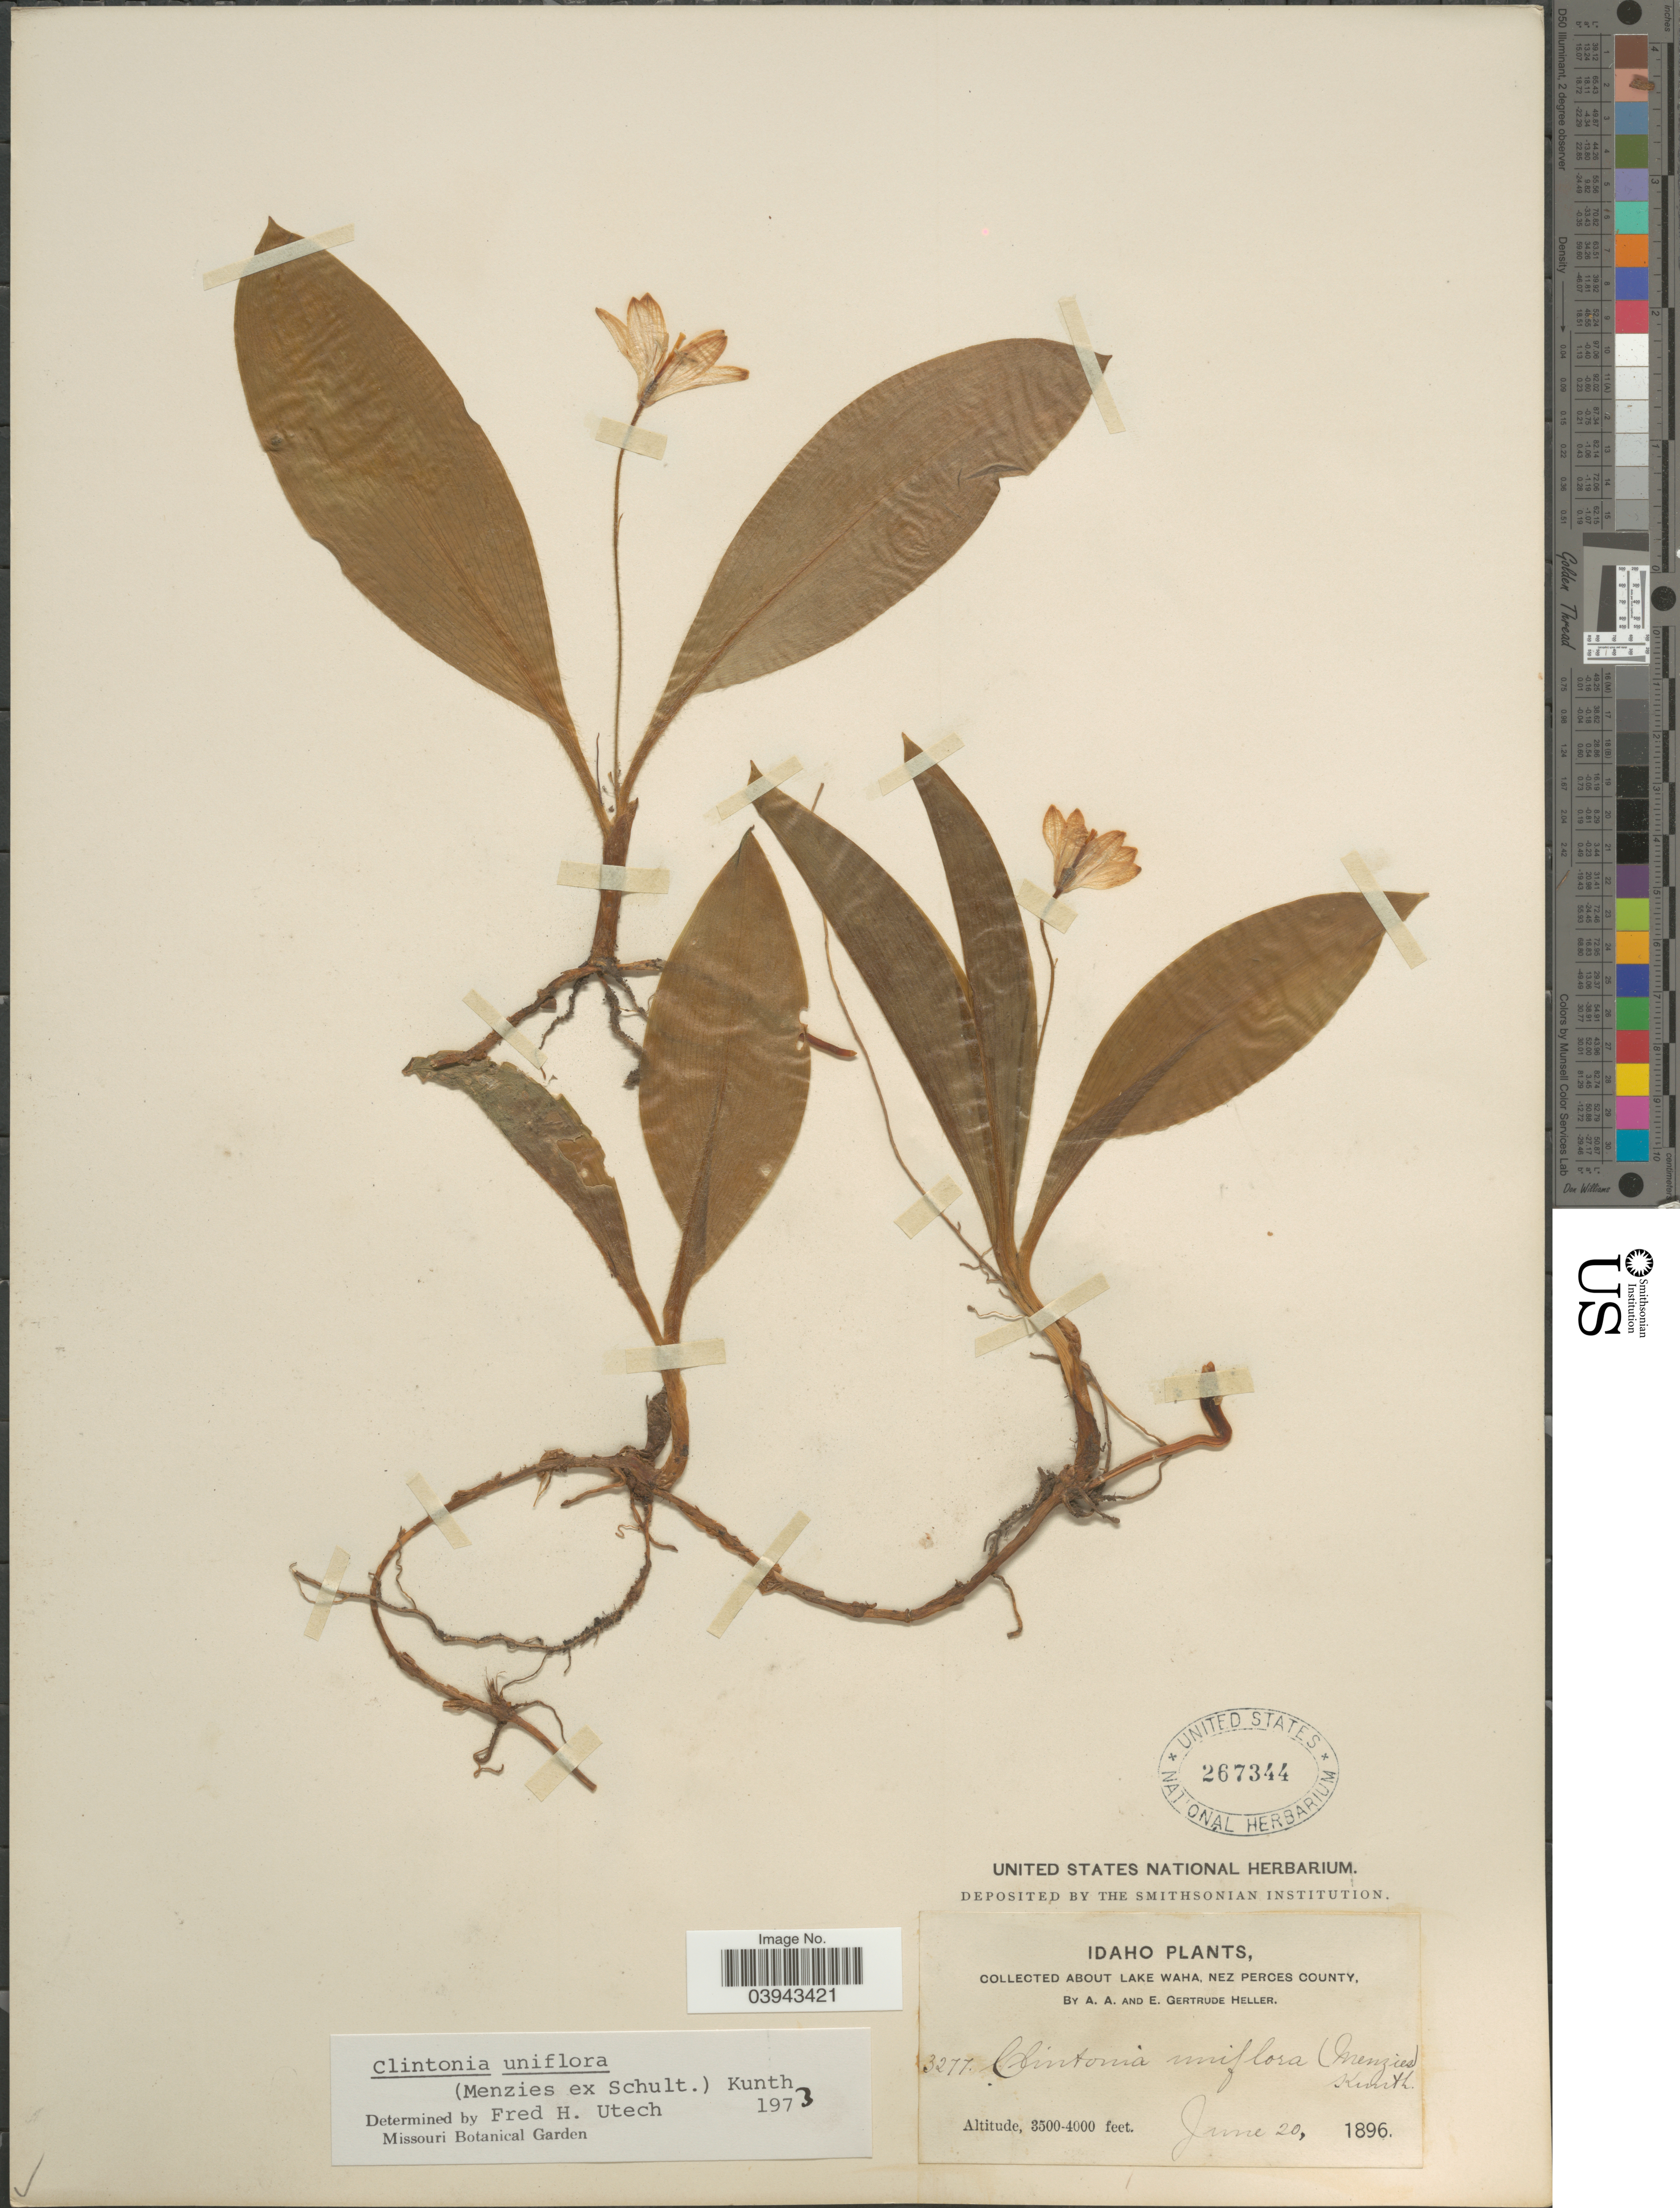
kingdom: Plantae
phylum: Tracheophyta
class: Liliopsida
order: Liliales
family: Liliaceae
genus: Clintonia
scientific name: Clintonia uniflora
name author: Kunth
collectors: A. A. Heller & E. G. Heller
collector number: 3277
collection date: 1896-06-20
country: United States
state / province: Idaho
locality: About Lake Waha, Nez Perces County.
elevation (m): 1067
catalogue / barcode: US 267344